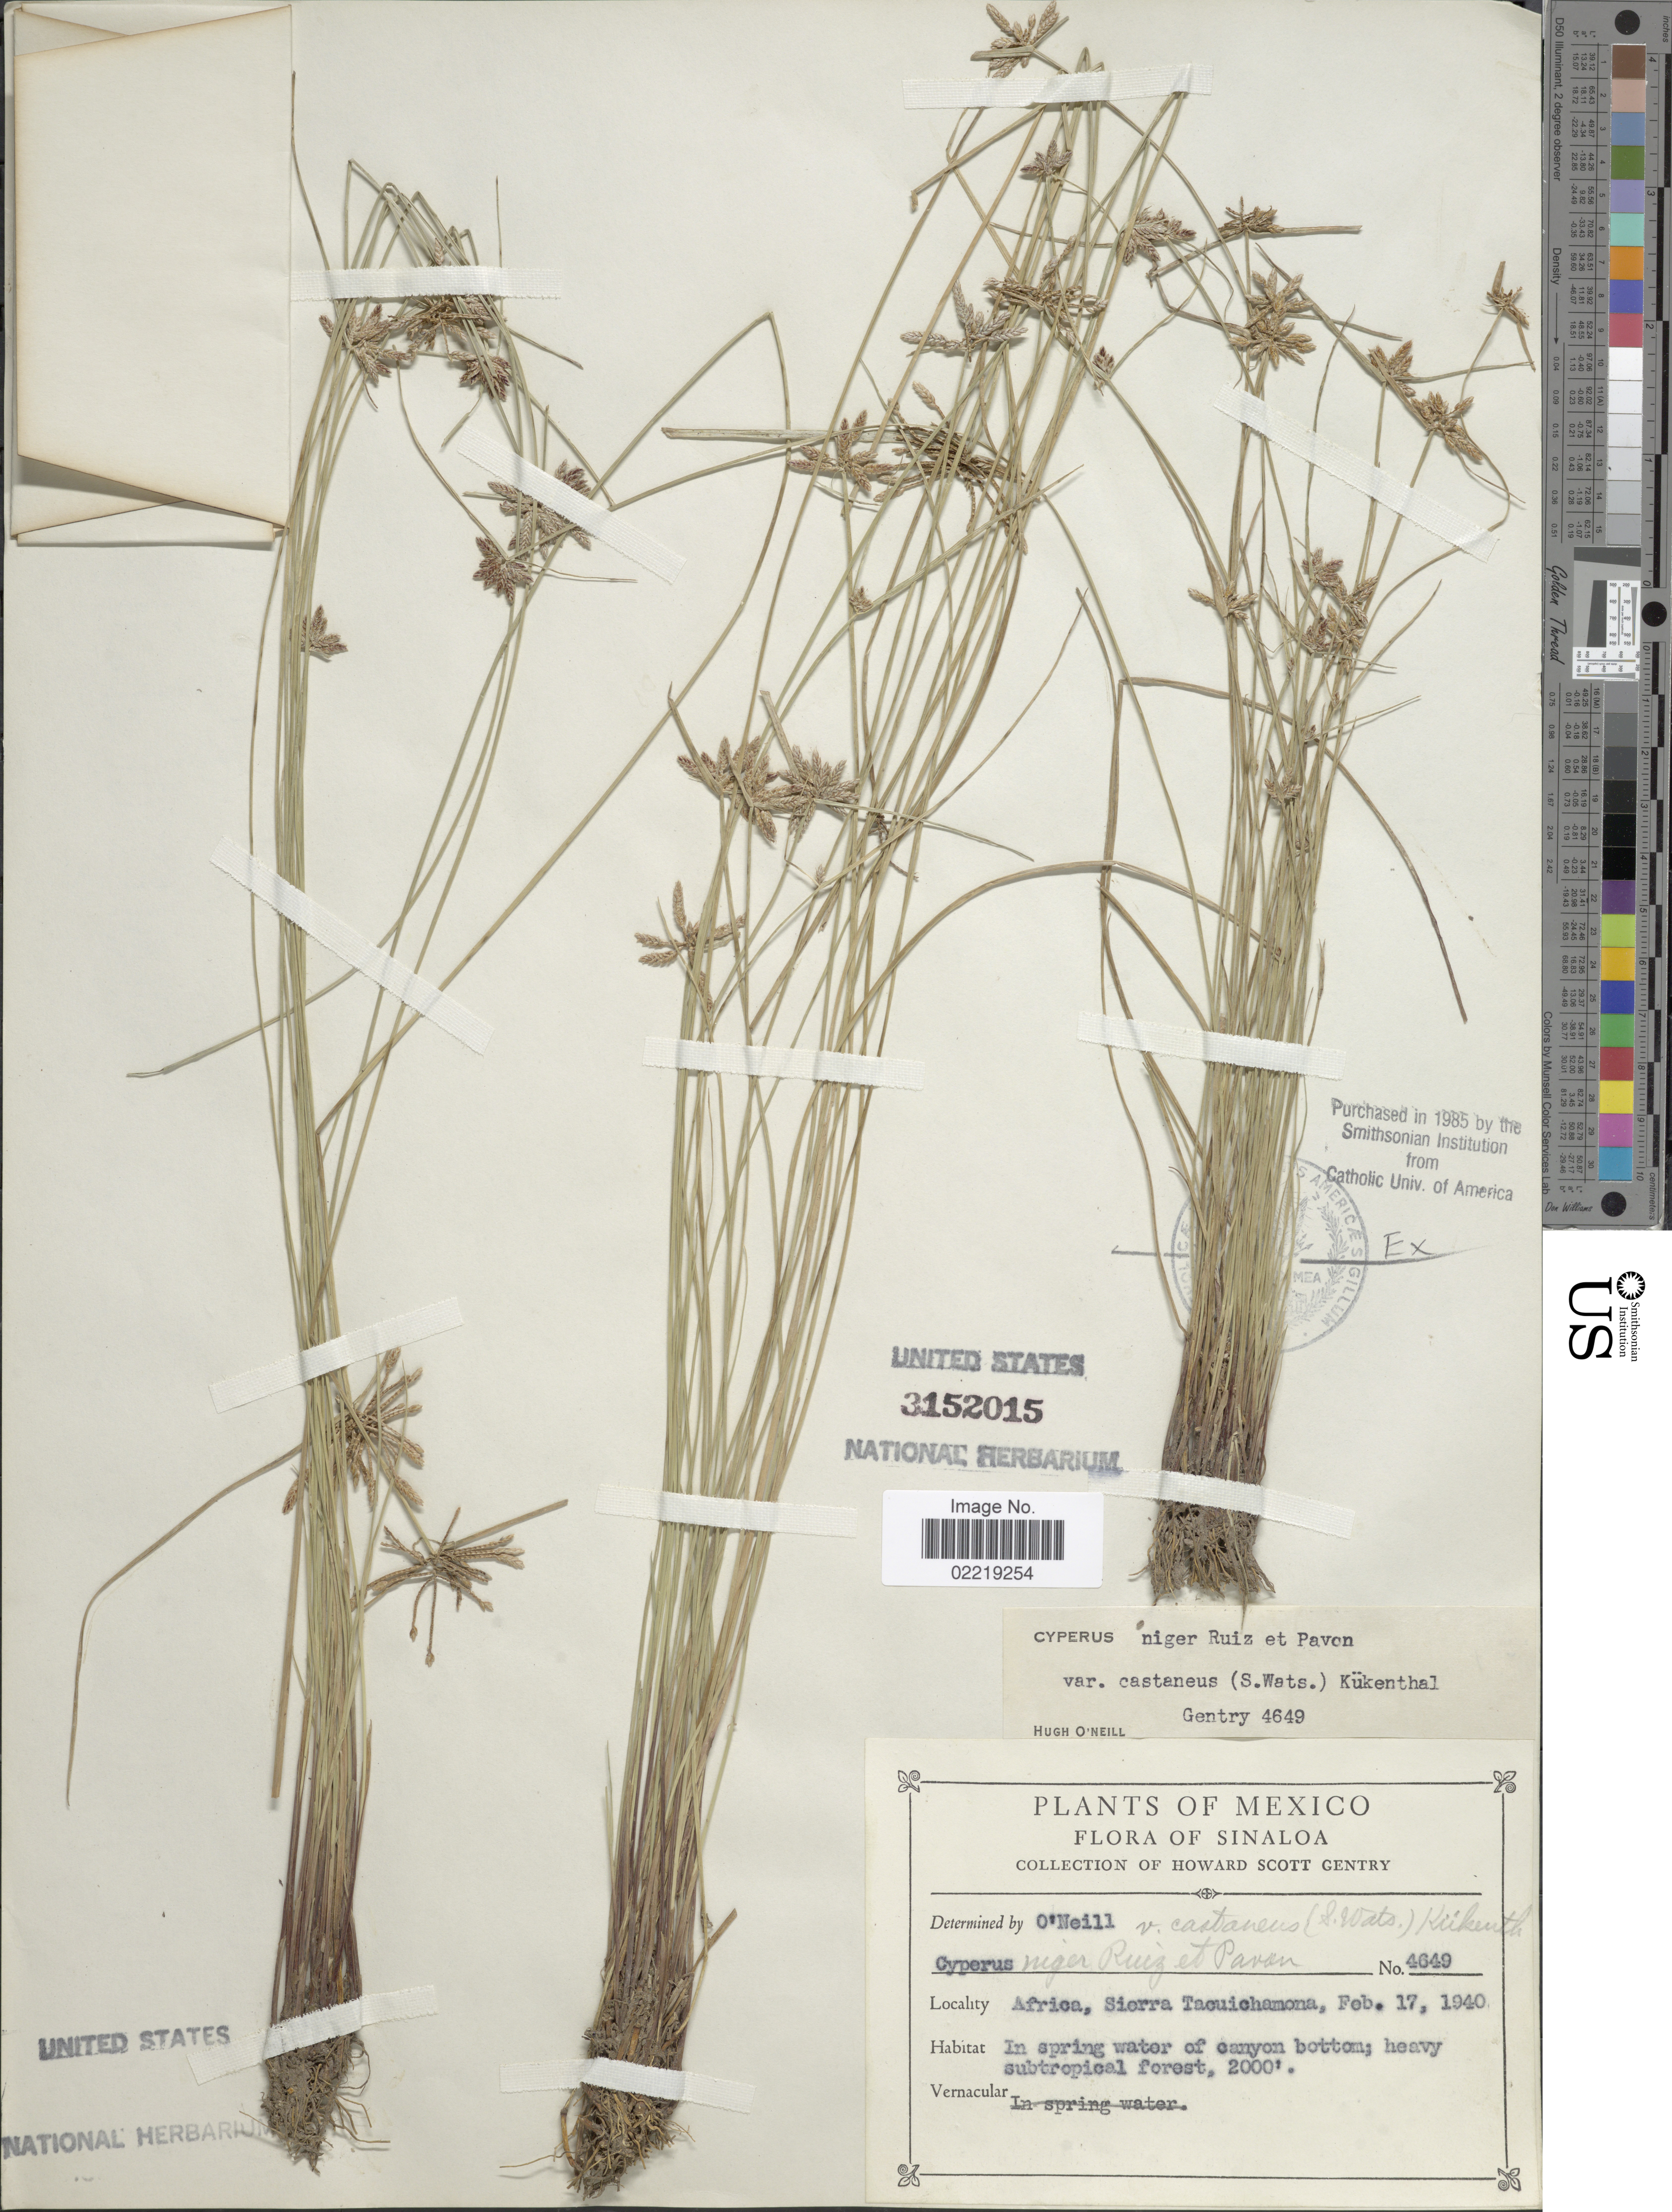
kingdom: Plantae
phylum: Tracheophyta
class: Liliopsida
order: Poales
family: Cyperaceae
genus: Cyperus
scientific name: Cyperus niger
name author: Ruiz & Pav.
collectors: H. S. Gentry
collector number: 4649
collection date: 1940-02-17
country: Mexico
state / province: Sinaloa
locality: Africa, Sierra Tacuichamona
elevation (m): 610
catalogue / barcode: US 3152015